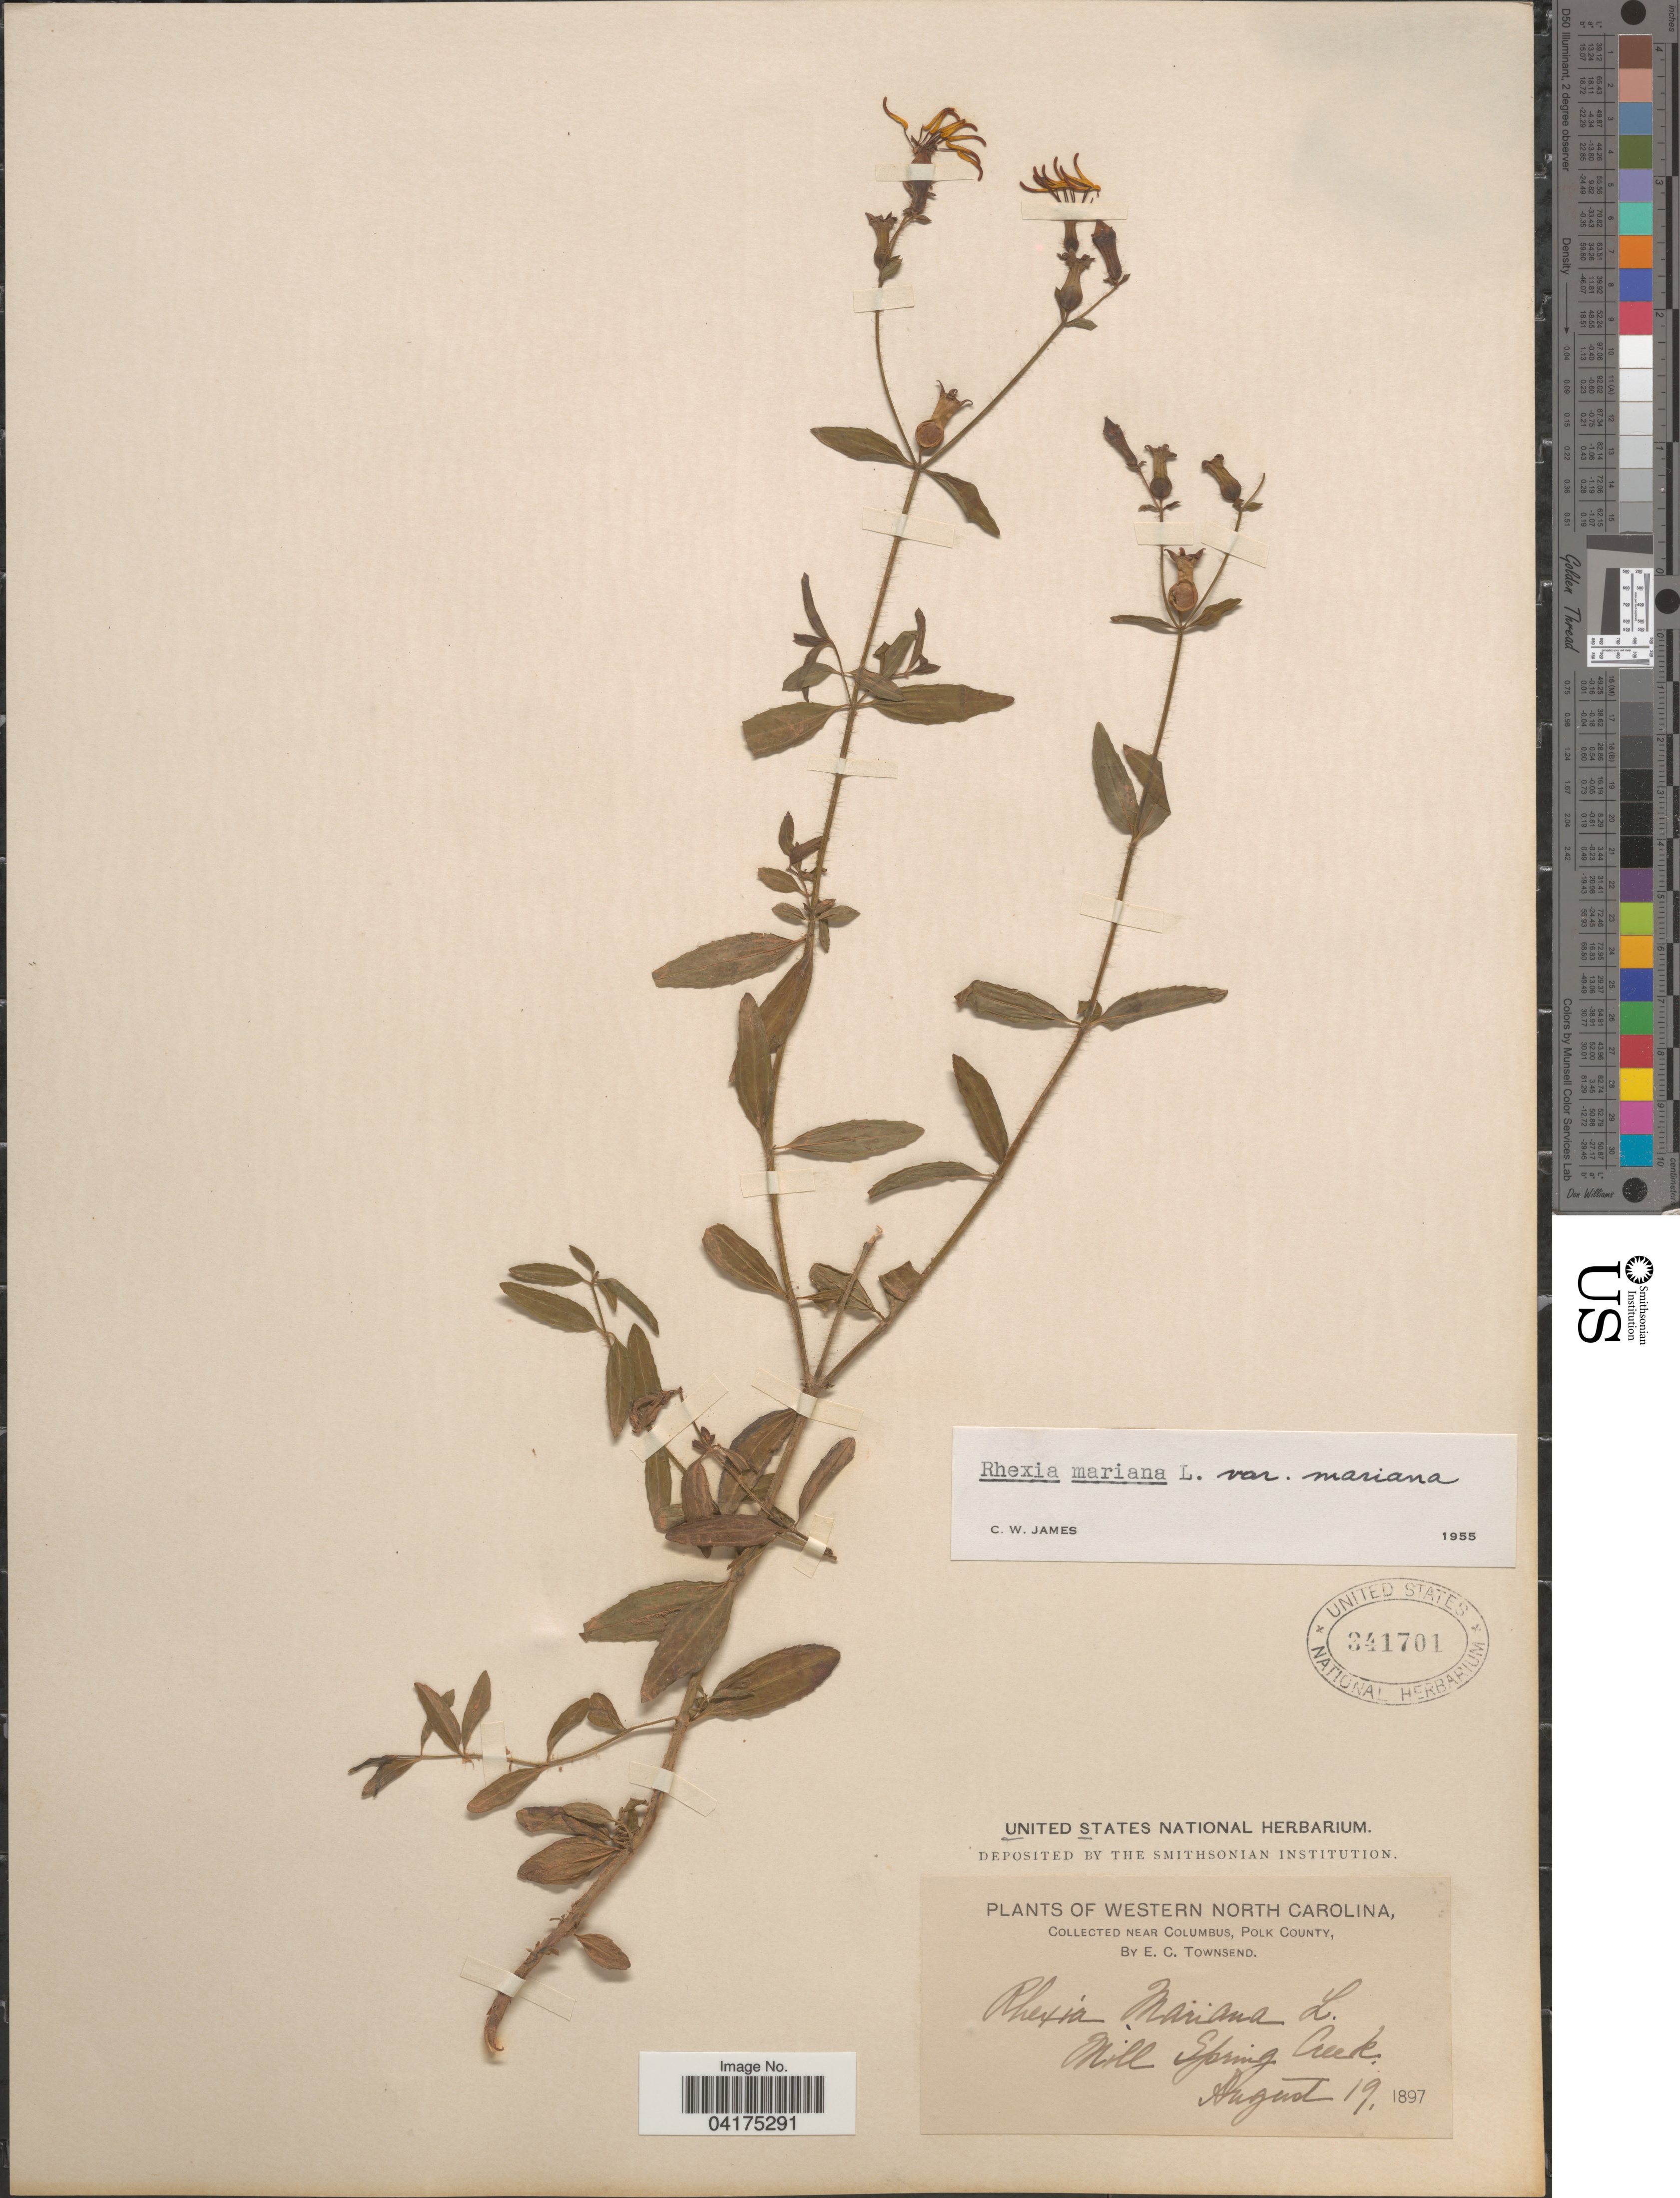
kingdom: Plantae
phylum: Tracheophyta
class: Magnoliopsida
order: Myrtales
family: Melastomataceae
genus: Rhexia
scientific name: Rhexia mariana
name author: L.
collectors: E. C. Townsend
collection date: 1897-08-19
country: United States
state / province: North Carolina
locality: Western North Carolina. Near Columbus, Polk County. Mill Spring Creek.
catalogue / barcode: US 341701